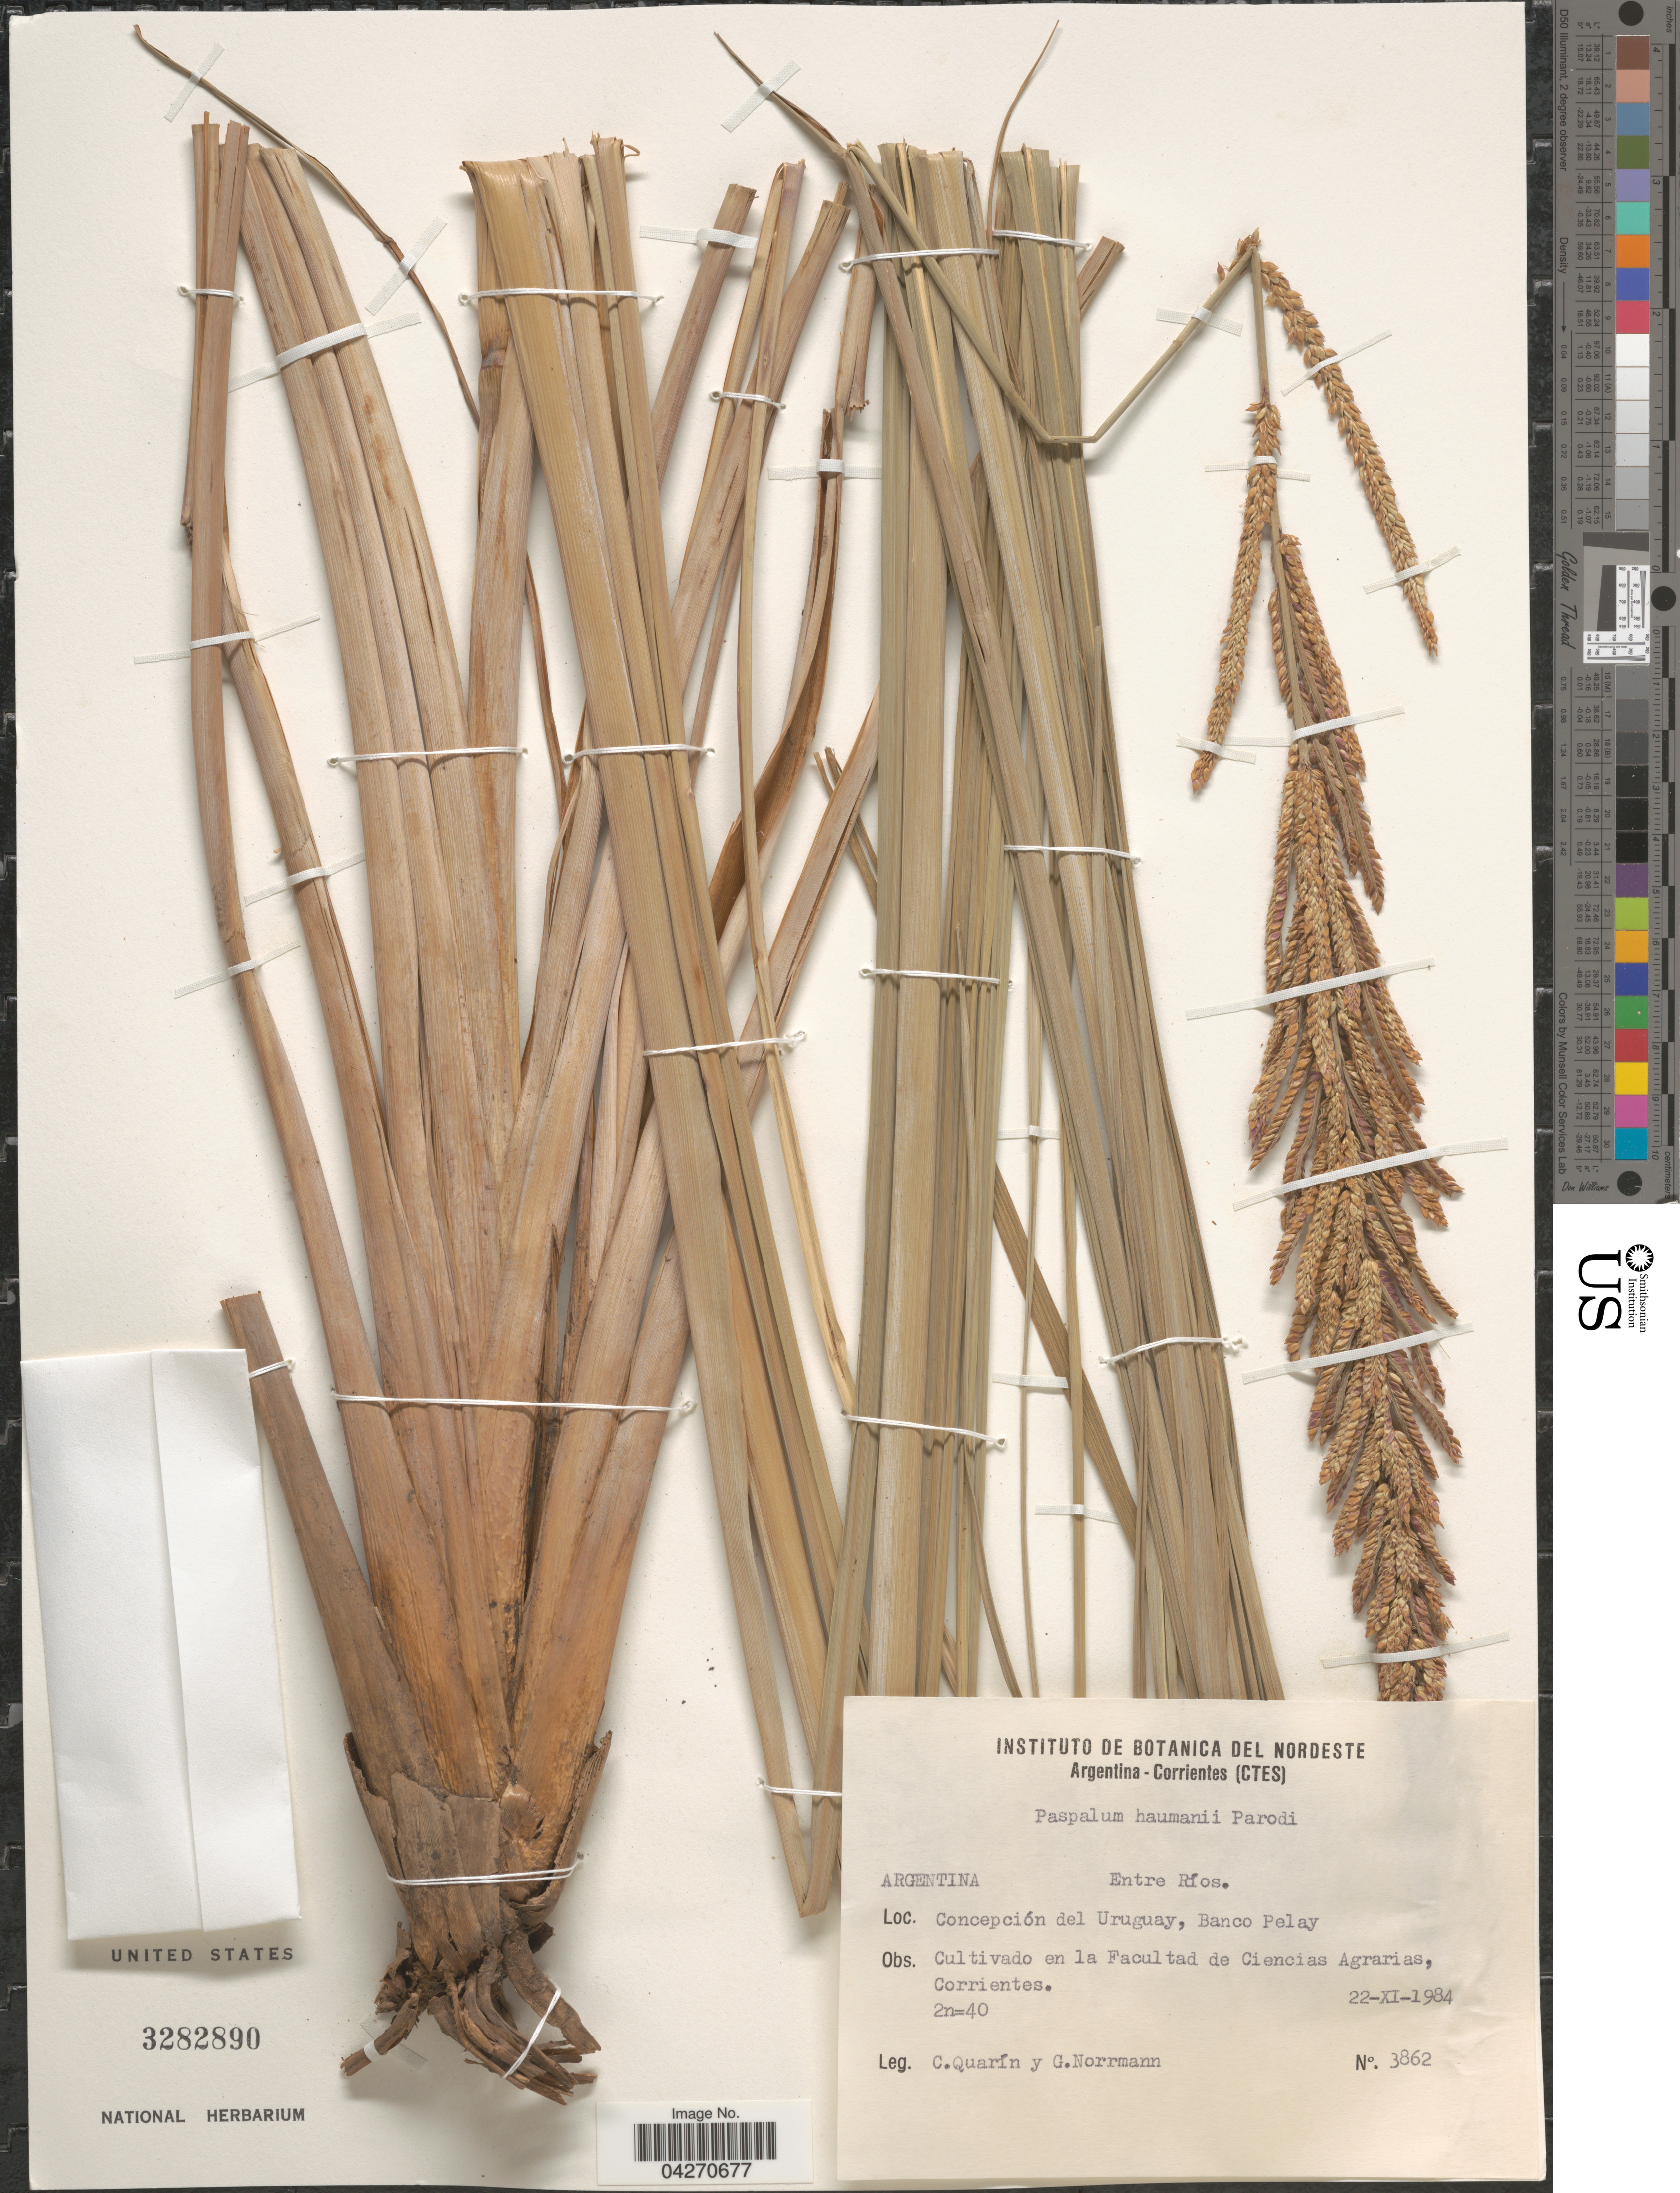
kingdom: Plantae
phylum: Tracheophyta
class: Liliopsida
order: Poales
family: Poaceae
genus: Paspalum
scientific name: Paspalum haumanii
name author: Parodi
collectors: C. Quarín & G. Norrmann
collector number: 3862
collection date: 1984-11-22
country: Argentina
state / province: Entre Rios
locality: Concepción del Uruguay, Banco Pelay. Cultivado en la Facultad de Ciencias Agrarias, Corrientes.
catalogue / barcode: US 3282890